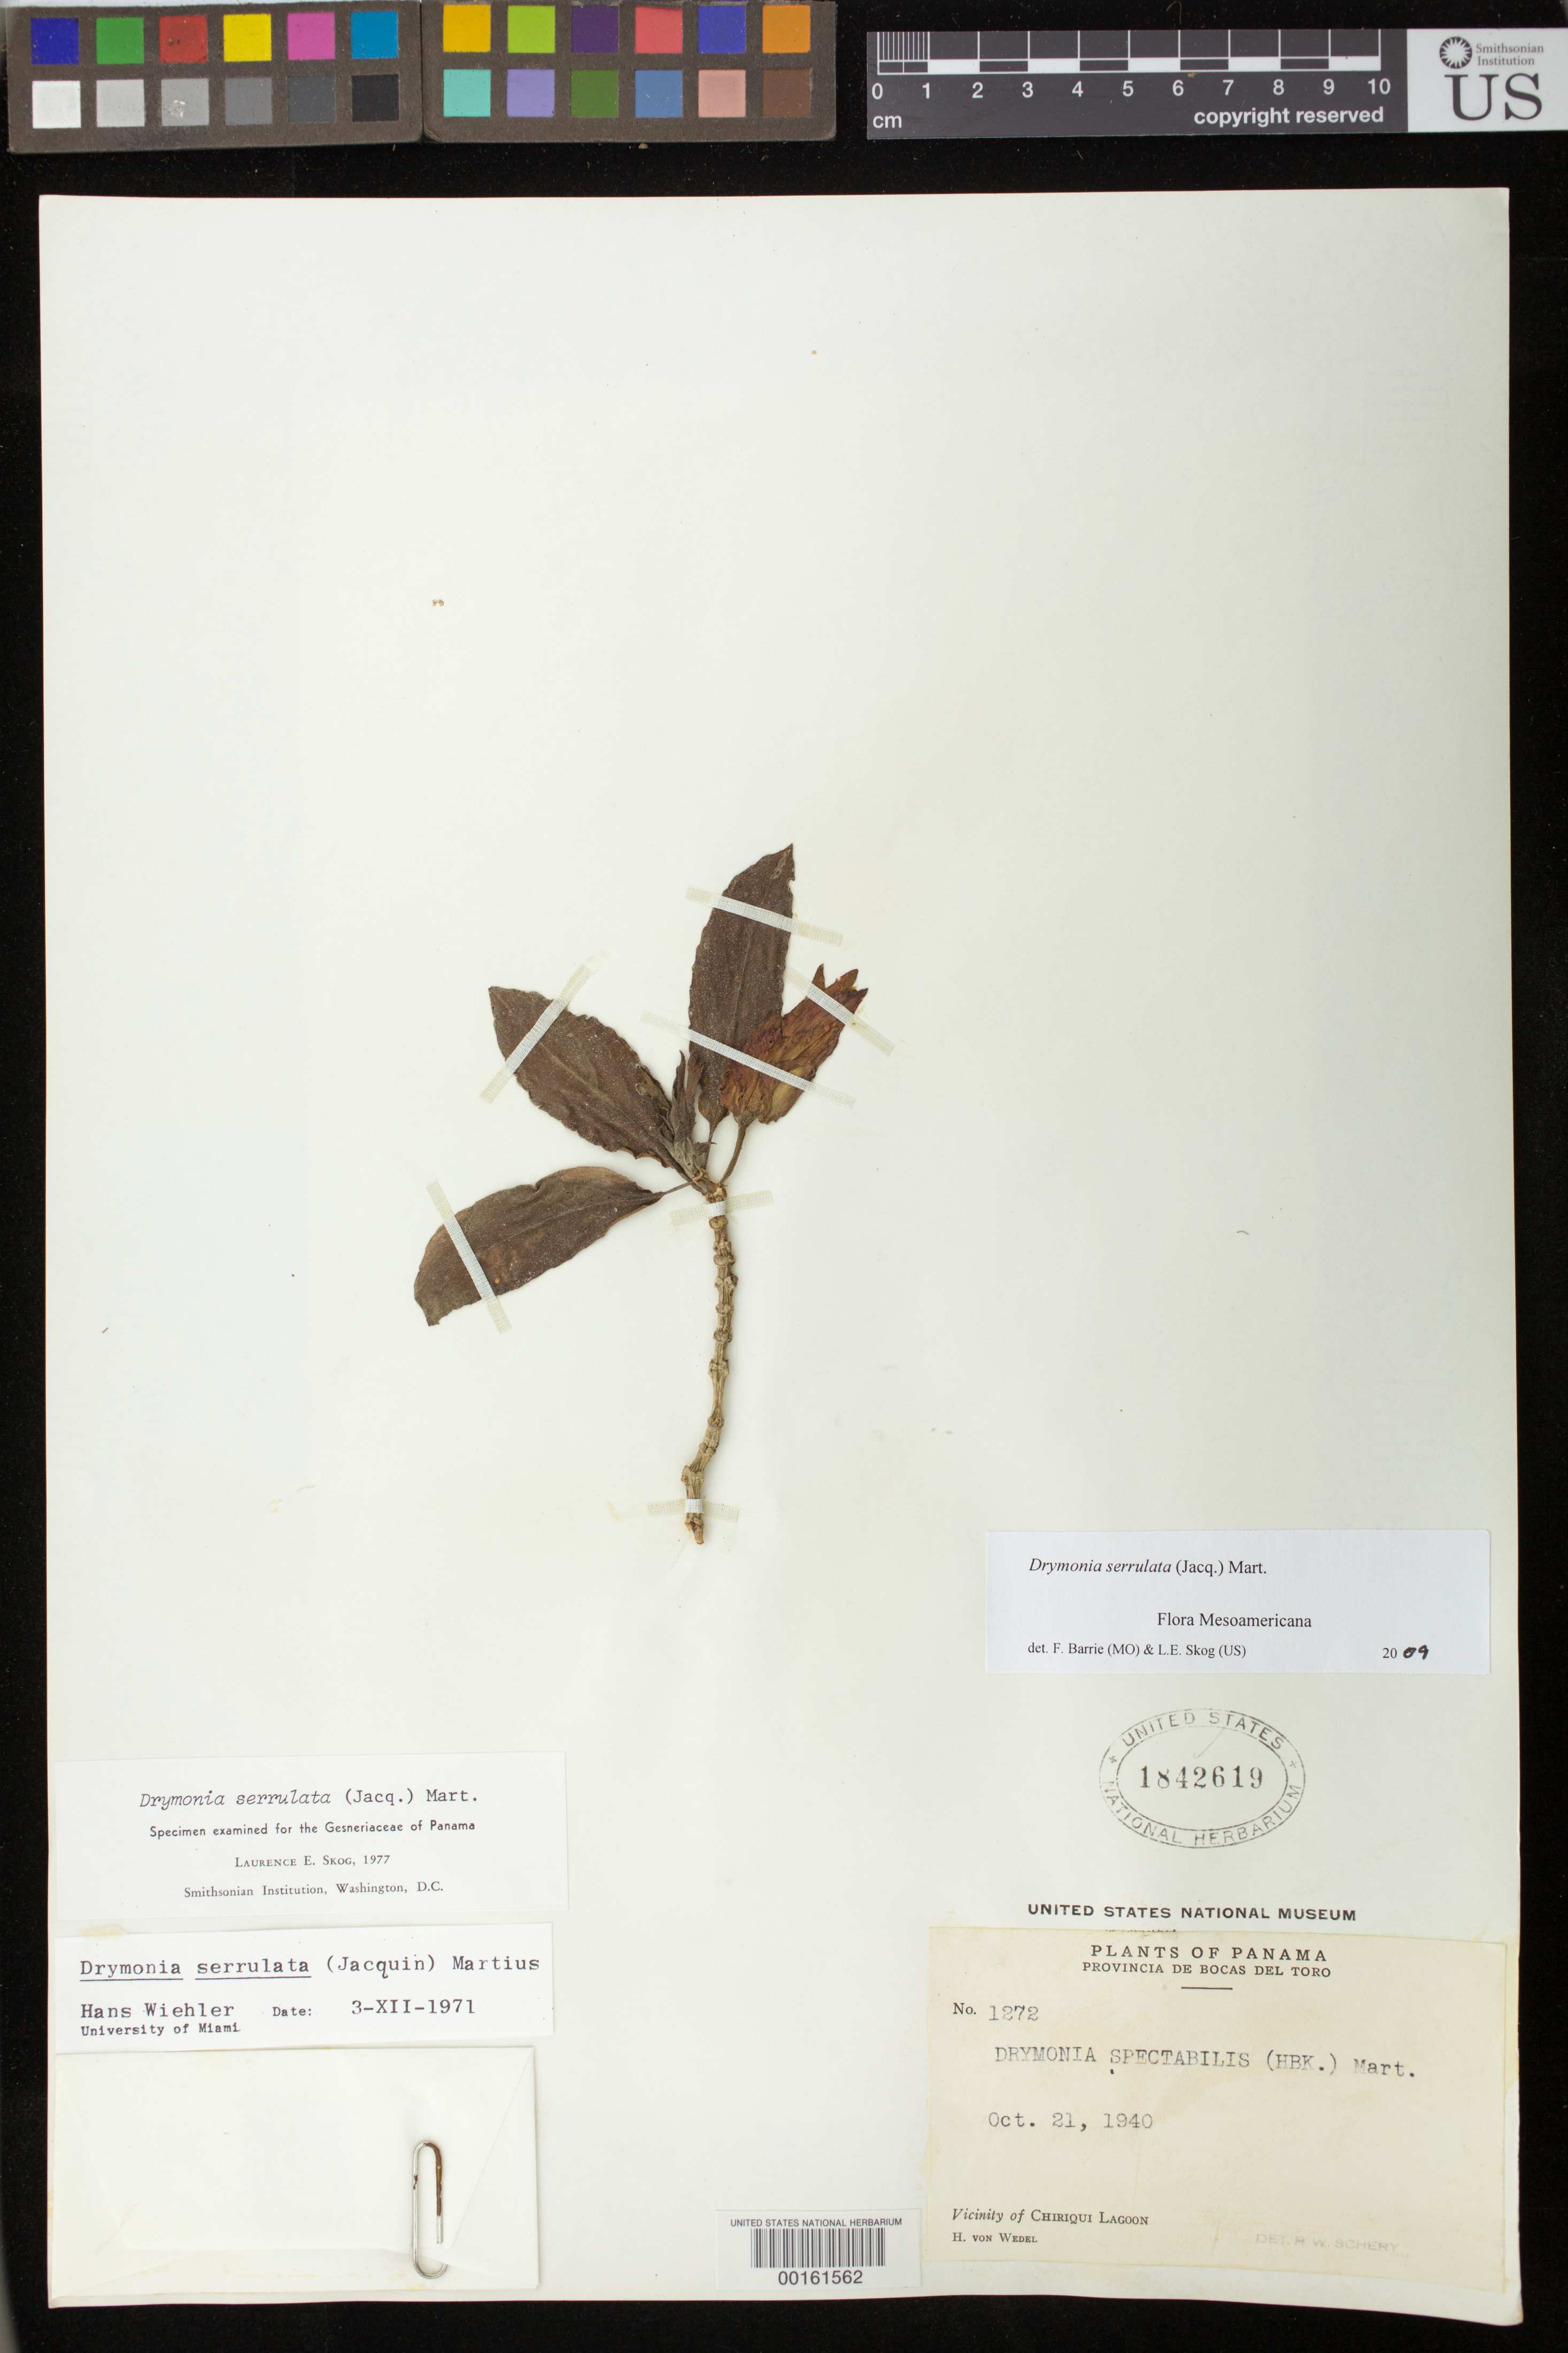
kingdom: Plantae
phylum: Tracheophyta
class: Magnoliopsida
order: Lamiales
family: Gesneriaceae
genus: Drymonia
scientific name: Drymonia serrulata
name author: (Jacq.) Mart.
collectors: H. von Wedel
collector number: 1272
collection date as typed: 21 Oct 1940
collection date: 1940-10-21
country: Panama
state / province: Bocas del Toro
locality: Vicinity of Chiriqui Lagoon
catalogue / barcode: US 1842619